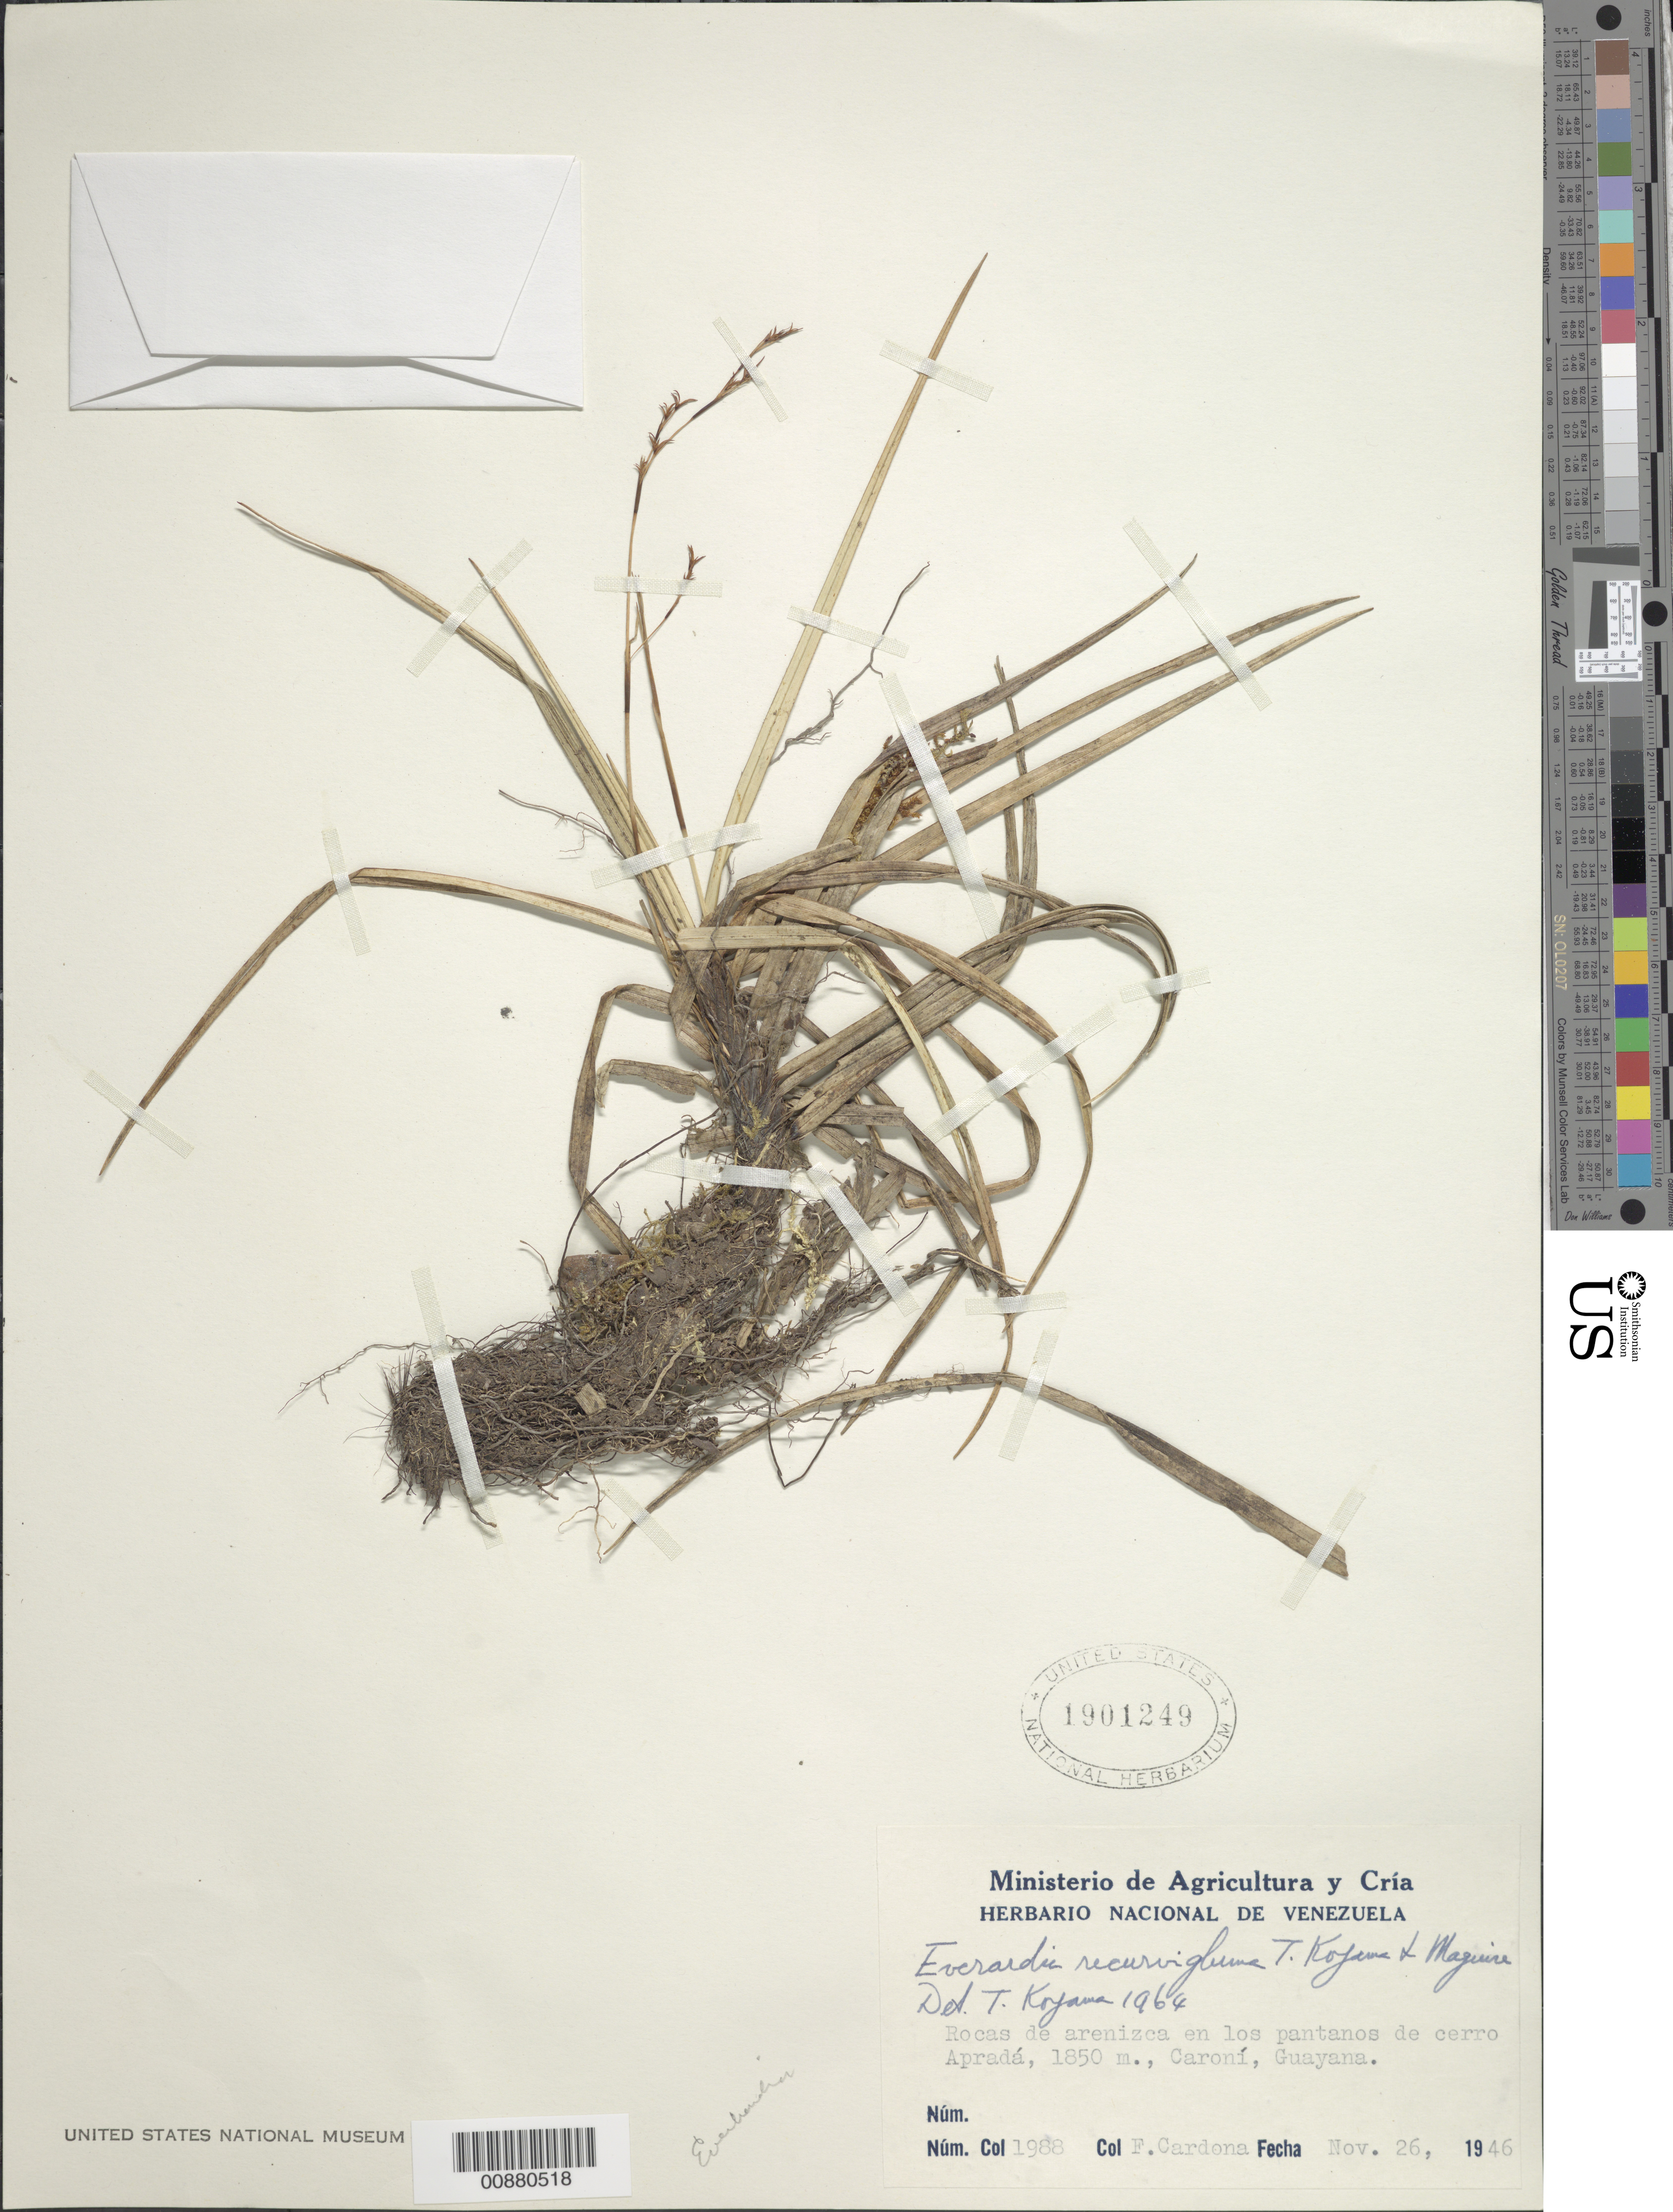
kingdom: Plantae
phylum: Tracheophyta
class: Liliopsida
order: Poales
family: Cyperaceae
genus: Cephalocarpus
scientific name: Cephalocarpus recurviglumis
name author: (T. Koyama & Maguire) S.M. Costa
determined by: Strong, Mark T., (BOT), Smithsonian Institution - National Museum of Natural History (UNITED STATES)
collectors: F. Cardona Puig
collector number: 1988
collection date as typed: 26-Nov-46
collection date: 1946-11-26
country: Venezuela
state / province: Bolívar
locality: Cerro Aprada, Río Caroní, Guayana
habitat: Rocas de arenizca en los pantanos de cerro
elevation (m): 1850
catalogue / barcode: US 1901249